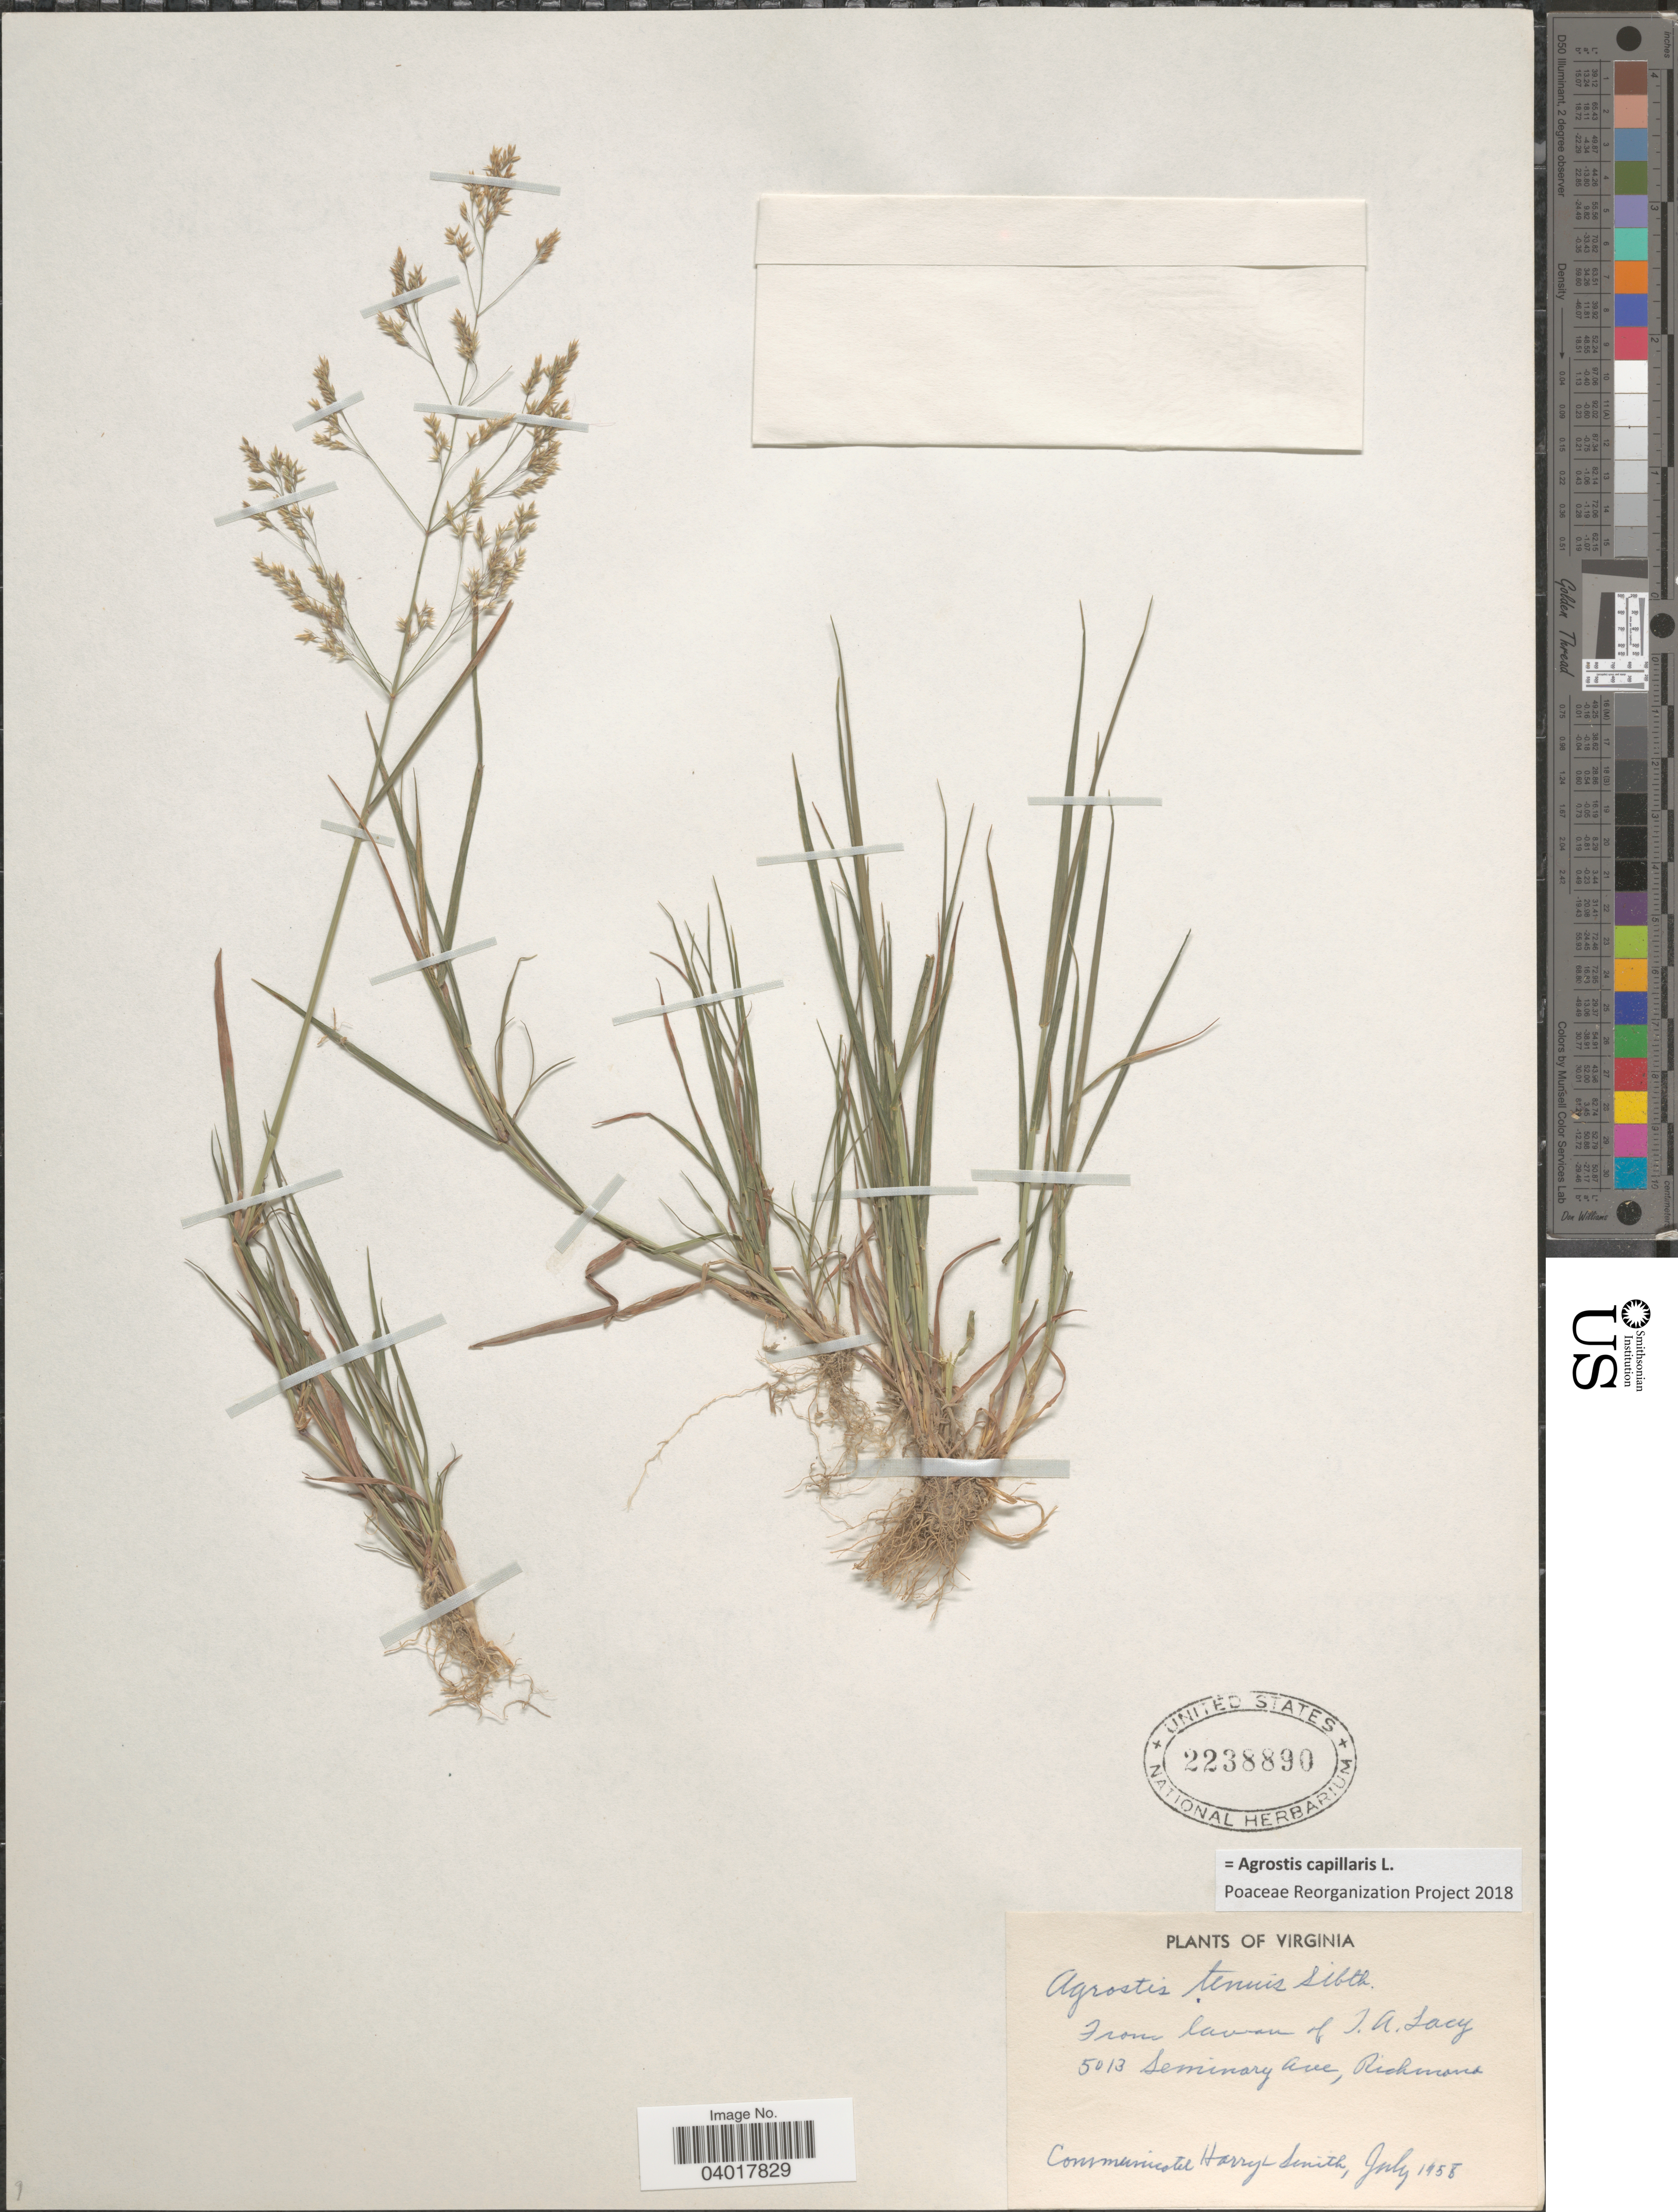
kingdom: Plantae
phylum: Tracheophyta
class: Liliopsida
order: Poales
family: Poaceae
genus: Agrostis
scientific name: Agrostis capillaris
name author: L.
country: United States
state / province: Virginia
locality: From lawn of T. A. Lacy 5013 Seminary Ave, Richmond.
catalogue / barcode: US 2238890